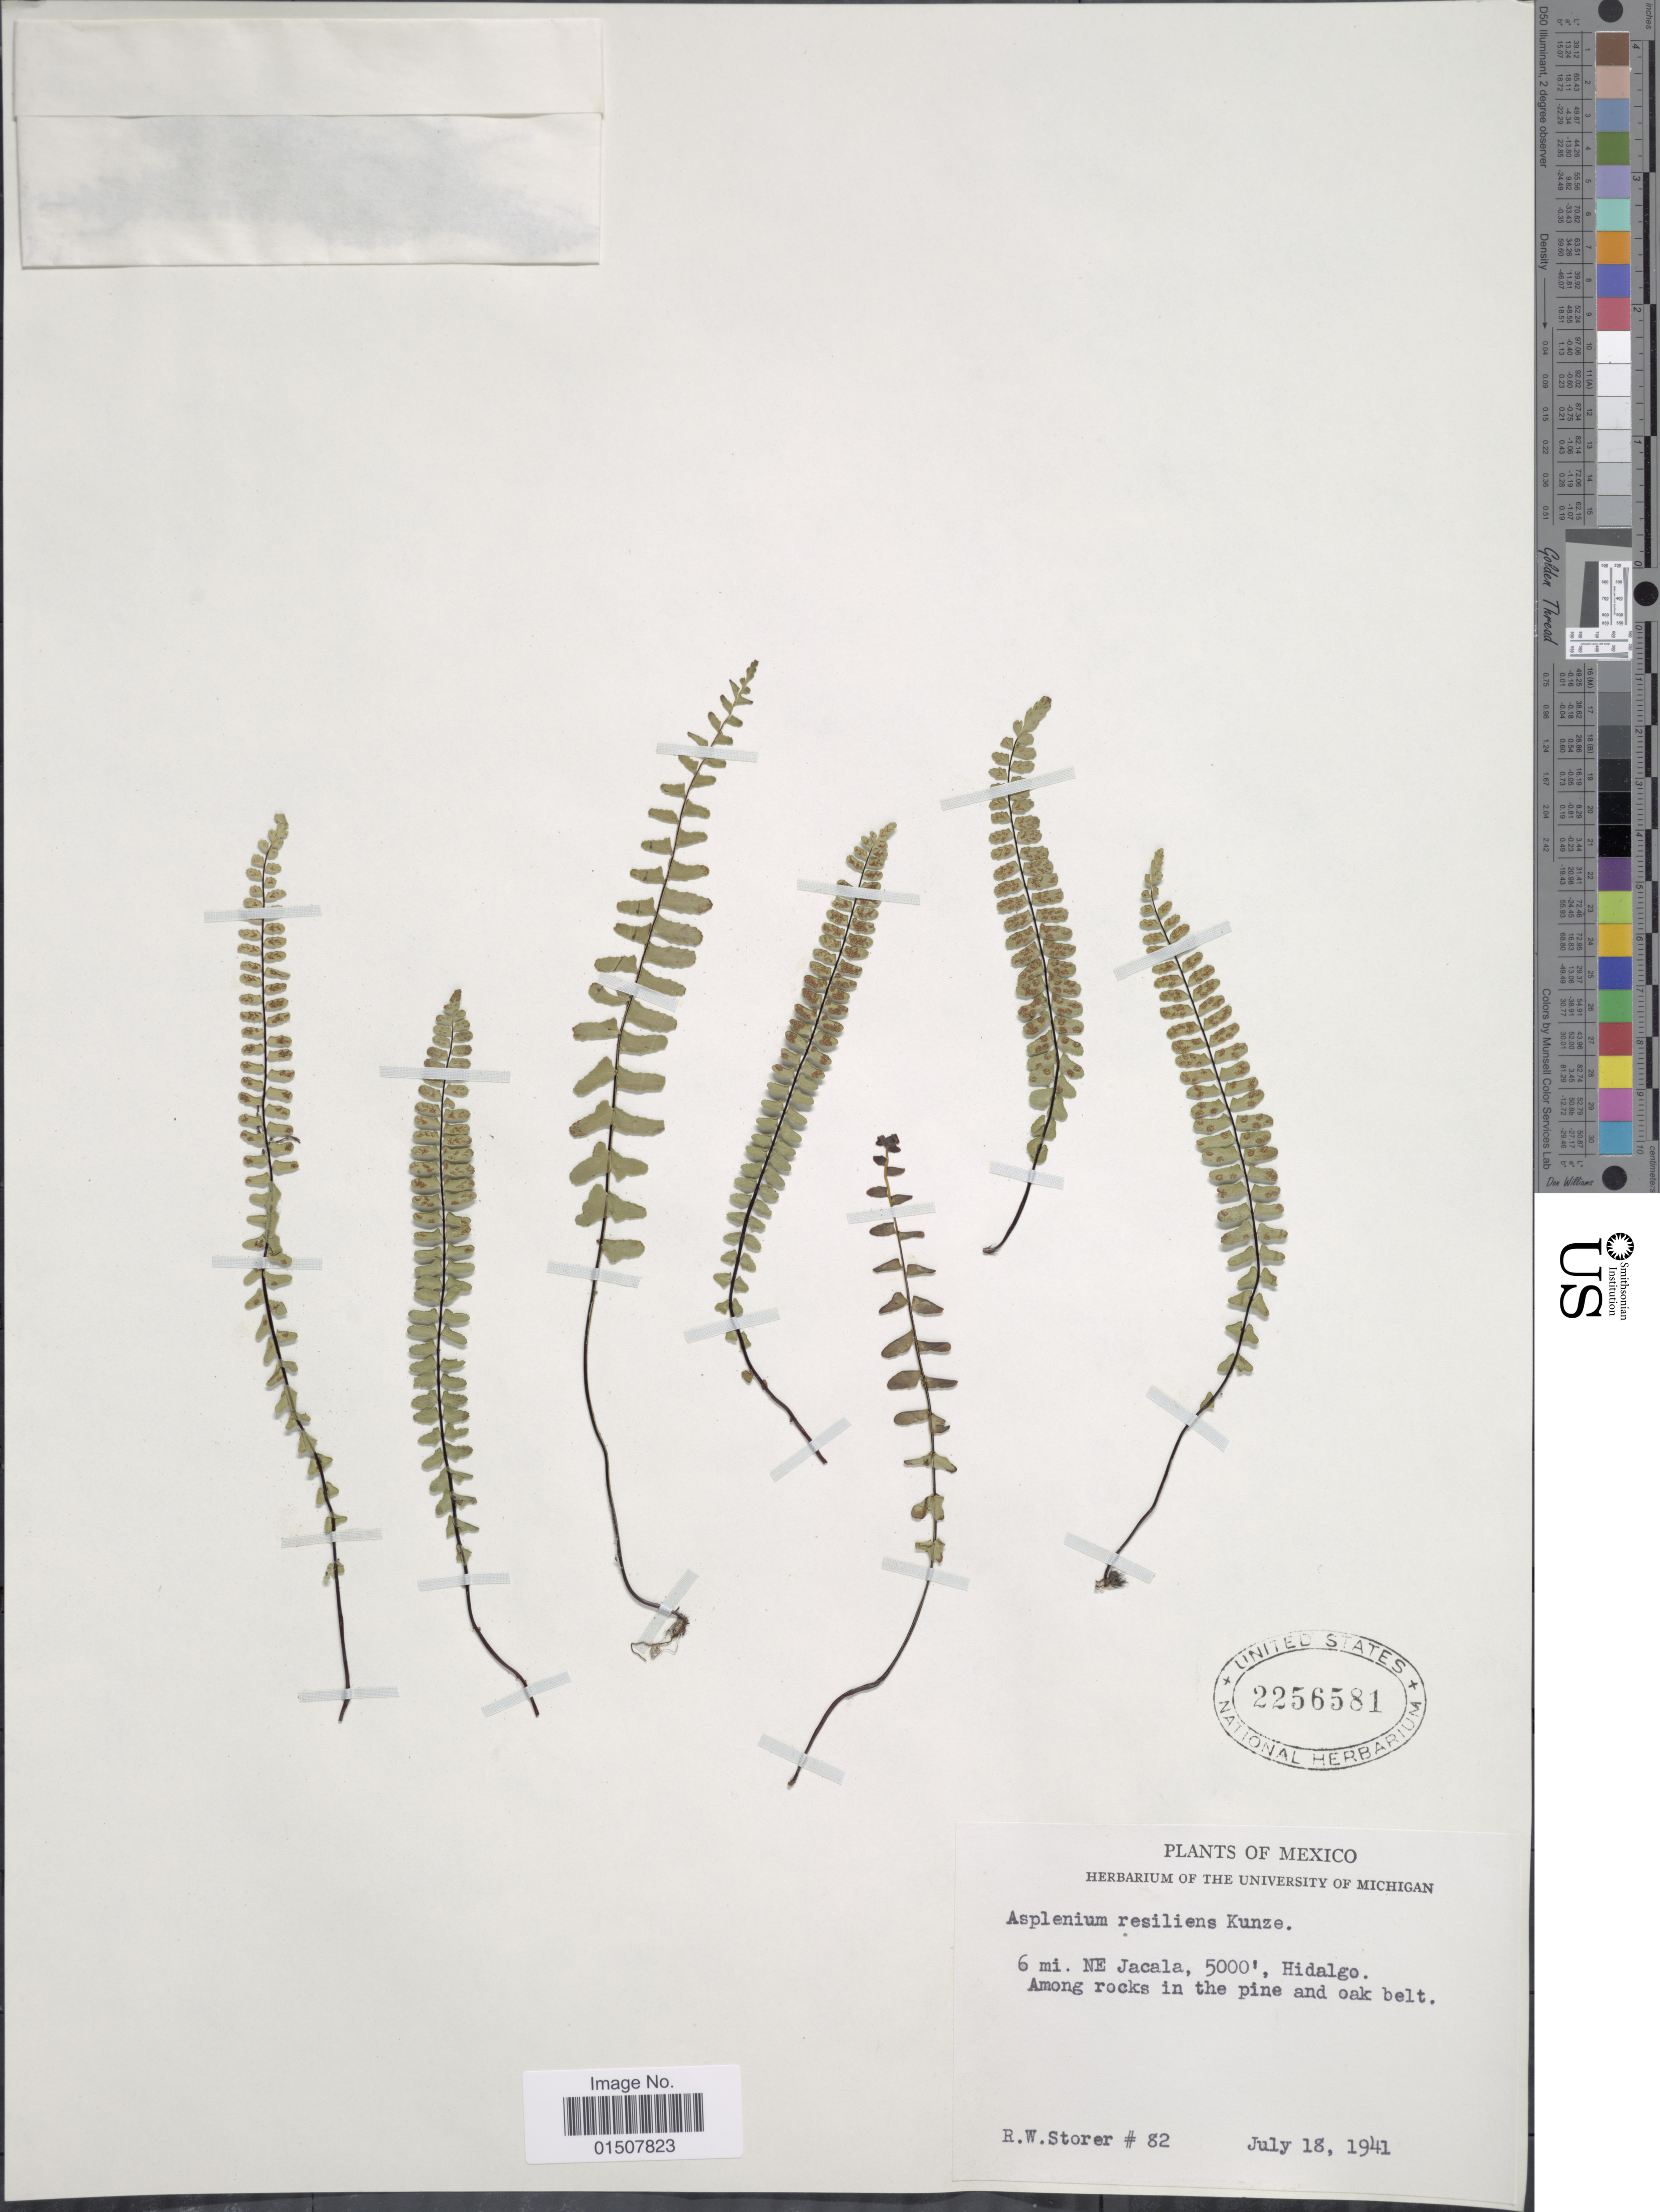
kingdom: Plantae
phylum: Tracheophyta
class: Polypodiopsida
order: Polypodiales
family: Aspleniaceae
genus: Asplenium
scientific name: Asplenium resiliens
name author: Kunze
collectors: R. Storer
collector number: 82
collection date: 1941-07-18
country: Mexico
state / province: Hidalgo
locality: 6 mi. NE jacala, Hidalgo. Among rocks in the pine and oak belt.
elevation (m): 1524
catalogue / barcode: US 2256581